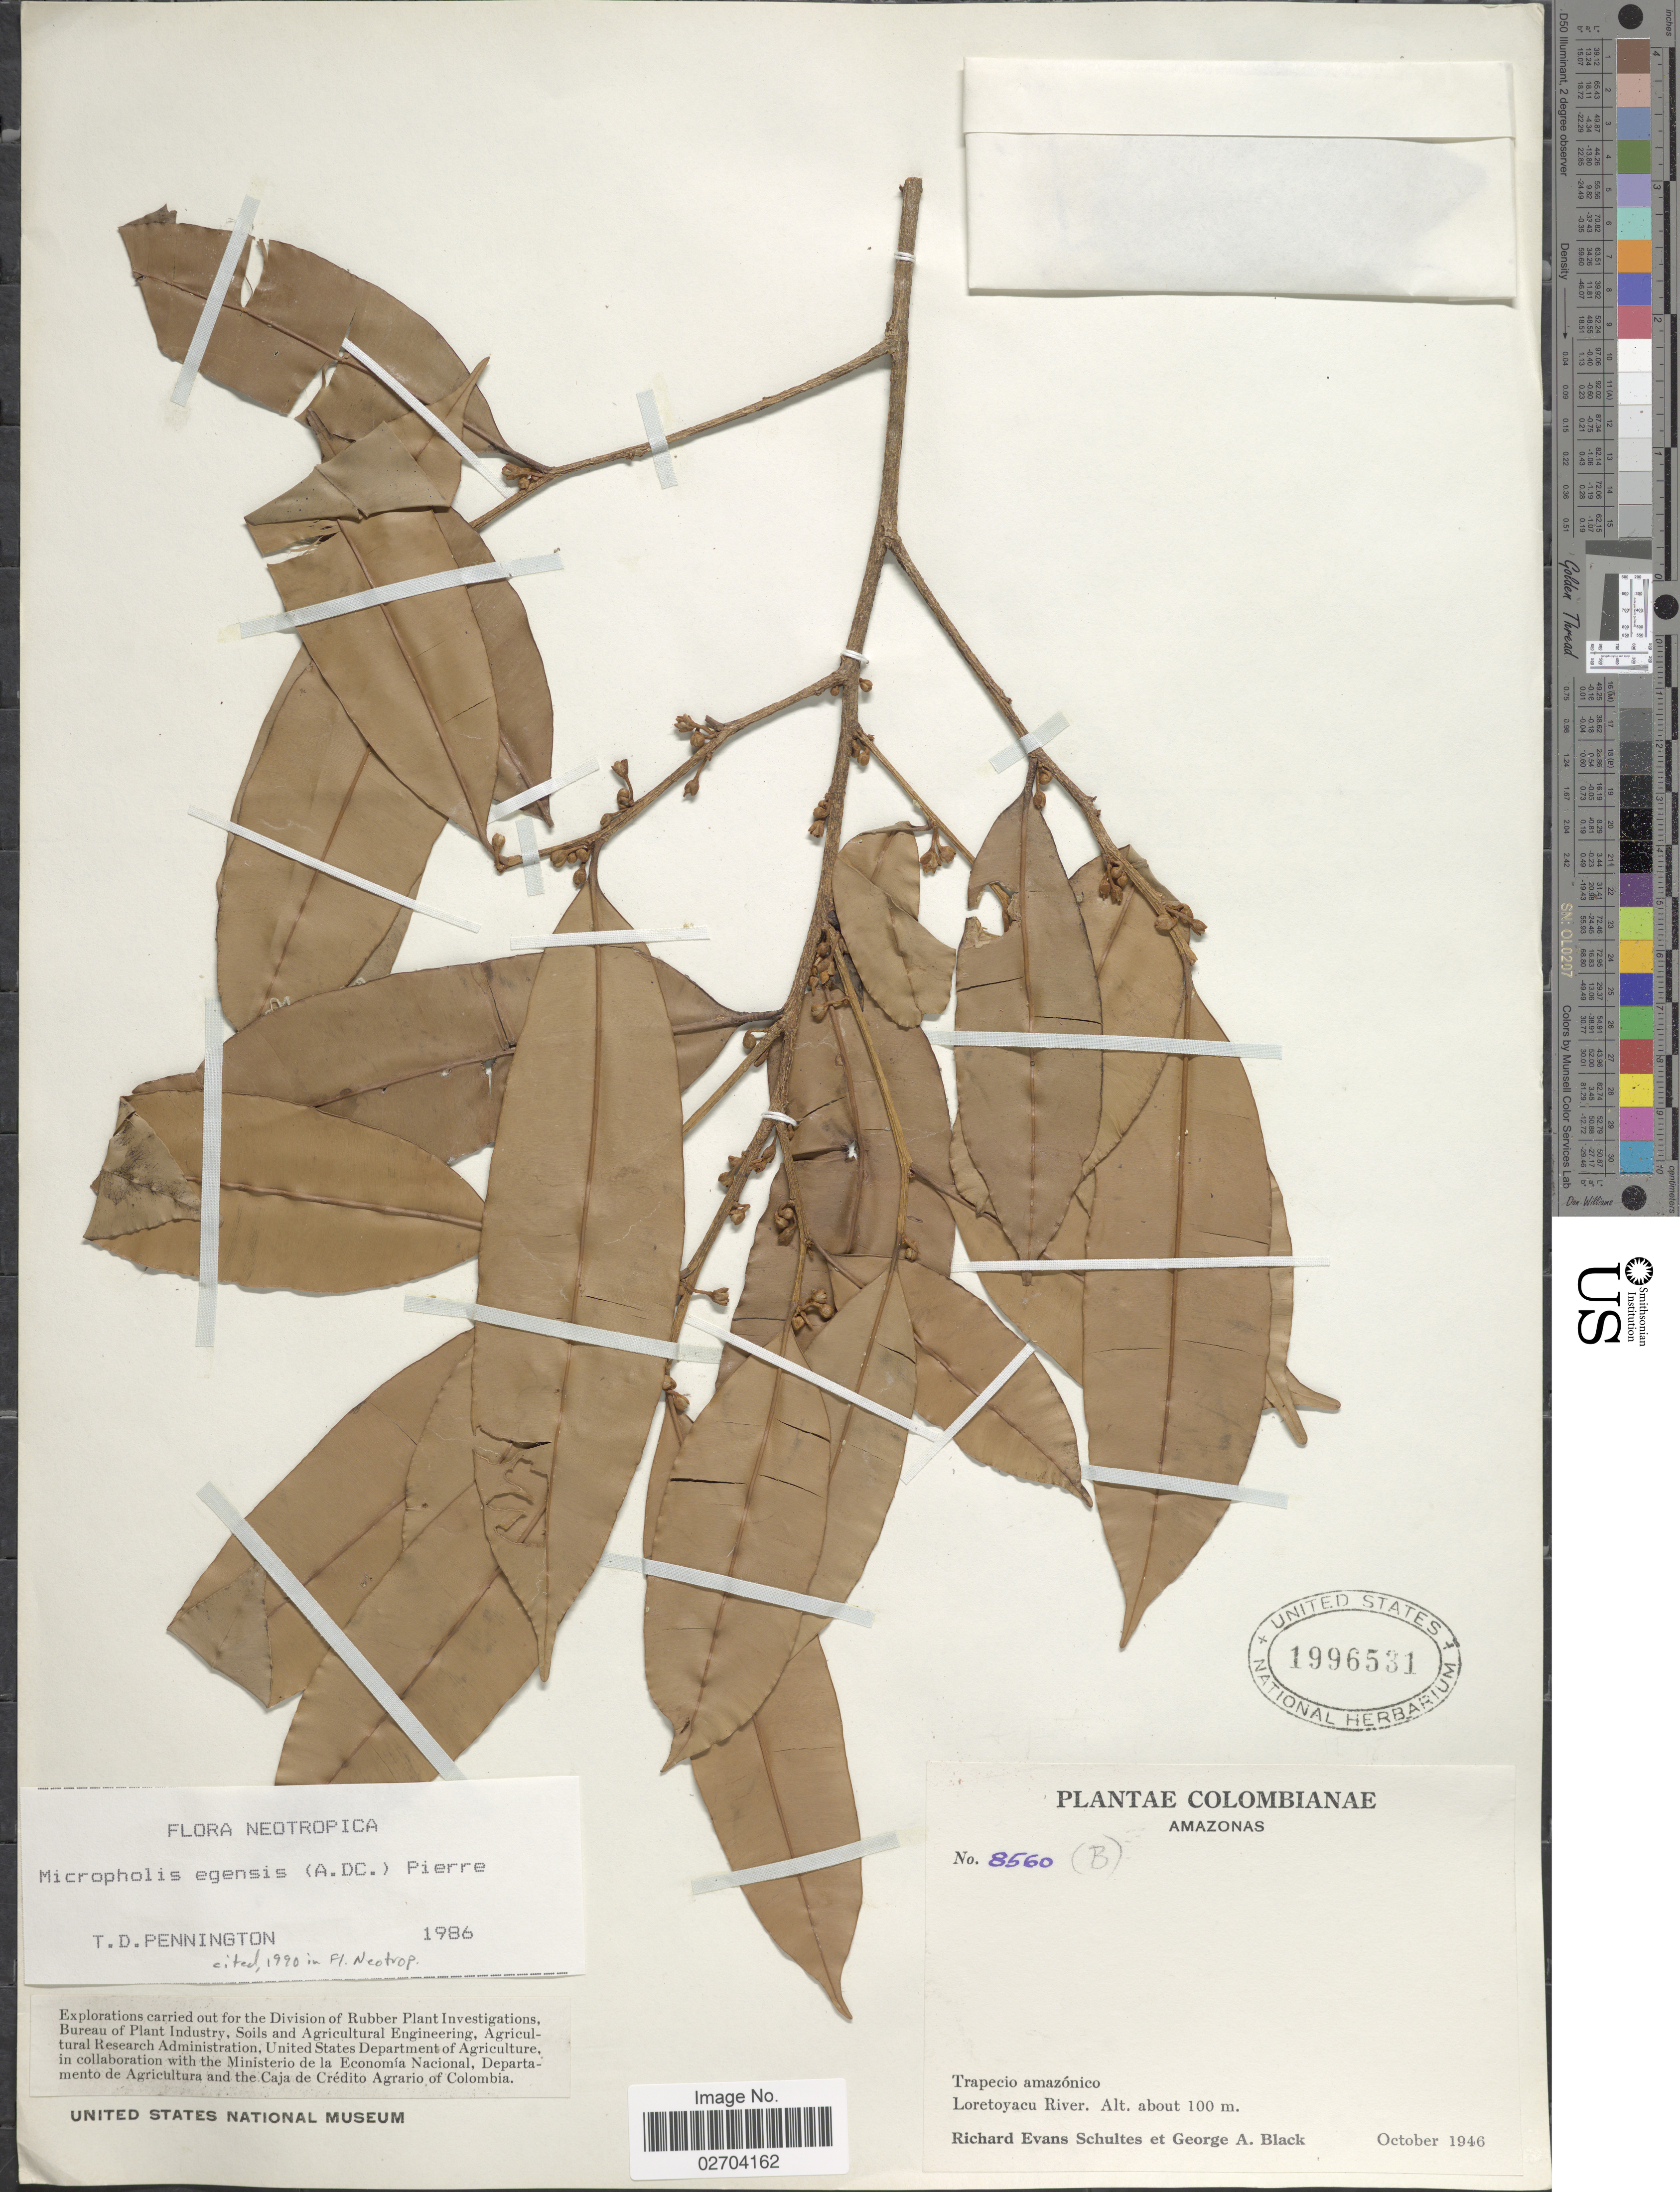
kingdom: Plantae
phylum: Tracheophyta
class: Magnoliopsida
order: Ericales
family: Sapotaceae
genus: Micropholis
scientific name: Micropholis egensis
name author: (A. DC.) Pierre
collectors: R. E. Schultes & G. A. Black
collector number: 8560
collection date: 1946-10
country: Colombia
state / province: Amazônas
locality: Trapecio amazónico, Loretoyacu River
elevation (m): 100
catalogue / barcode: US 1996531